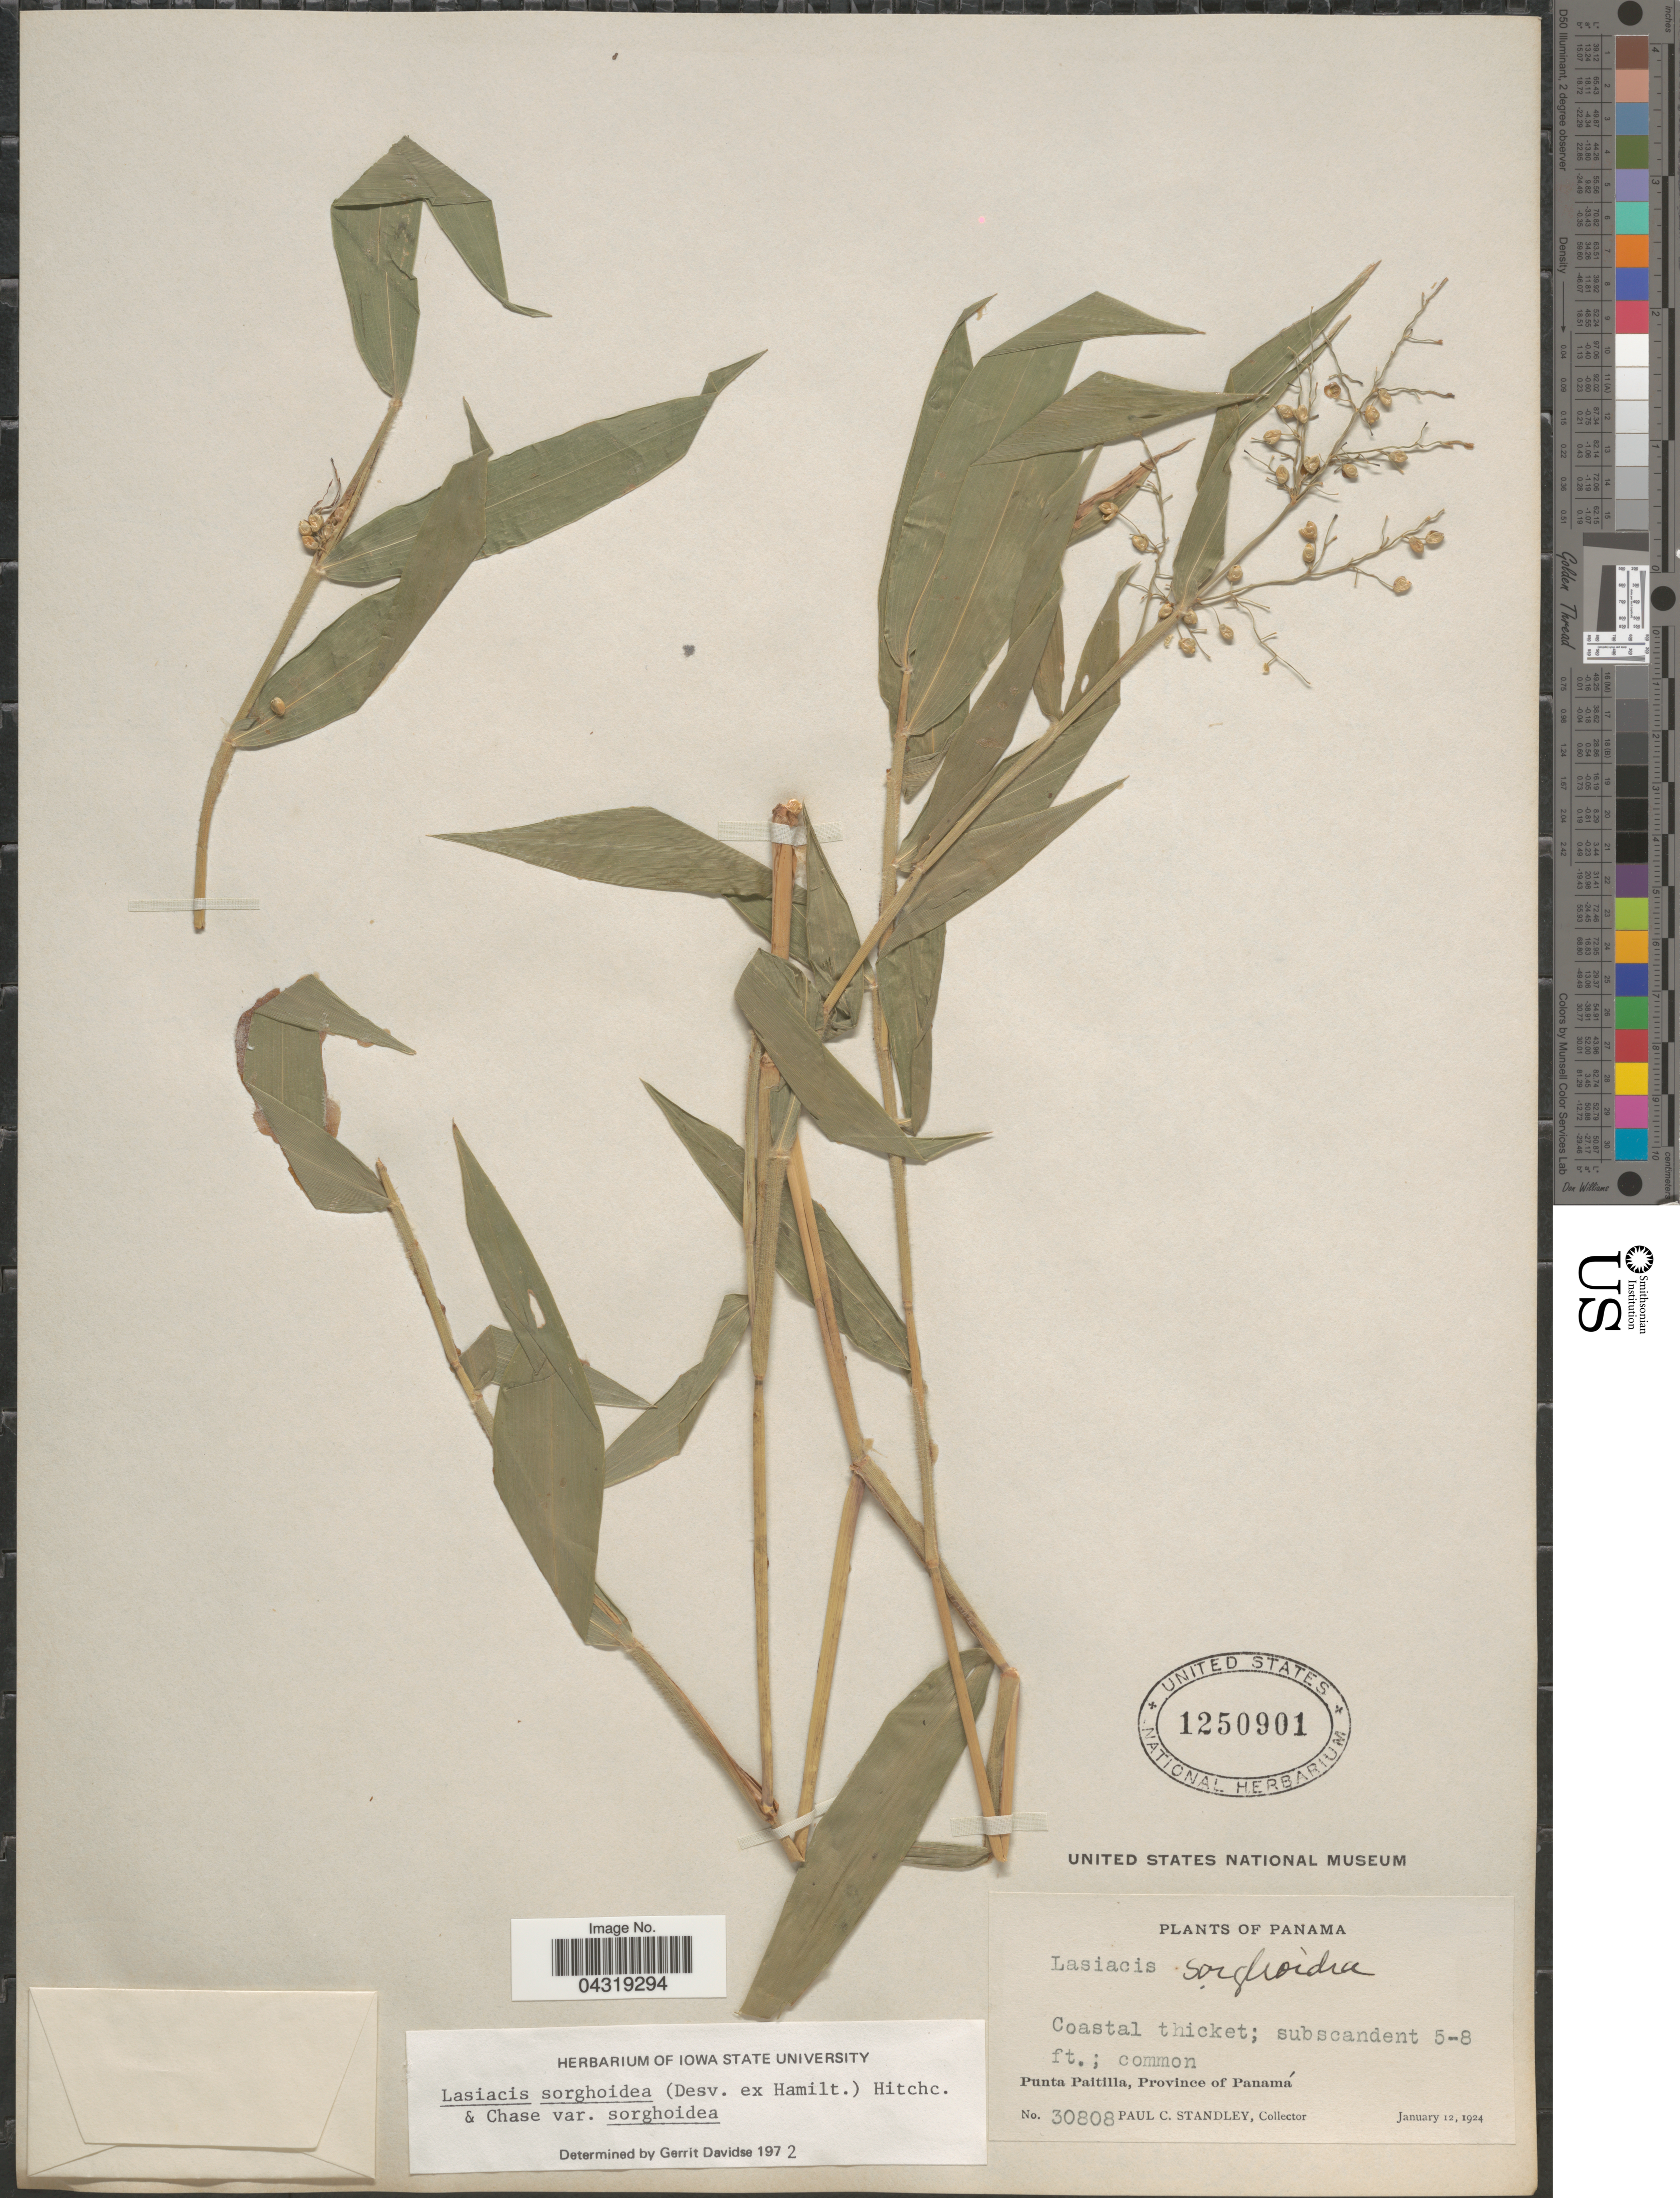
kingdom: Plantae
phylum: Tracheophyta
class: Liliopsida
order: Poales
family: Poaceae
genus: Lasiacis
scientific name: Lasiacis sorghoidea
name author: (Desv. ex Ham.) Hitchc. & Chase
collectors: P. C. Standley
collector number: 30808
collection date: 1924-01-12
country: Panama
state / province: Panamá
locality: Coastal thicket. Punta Paitilla, Province of Panamá.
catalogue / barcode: US 1250901